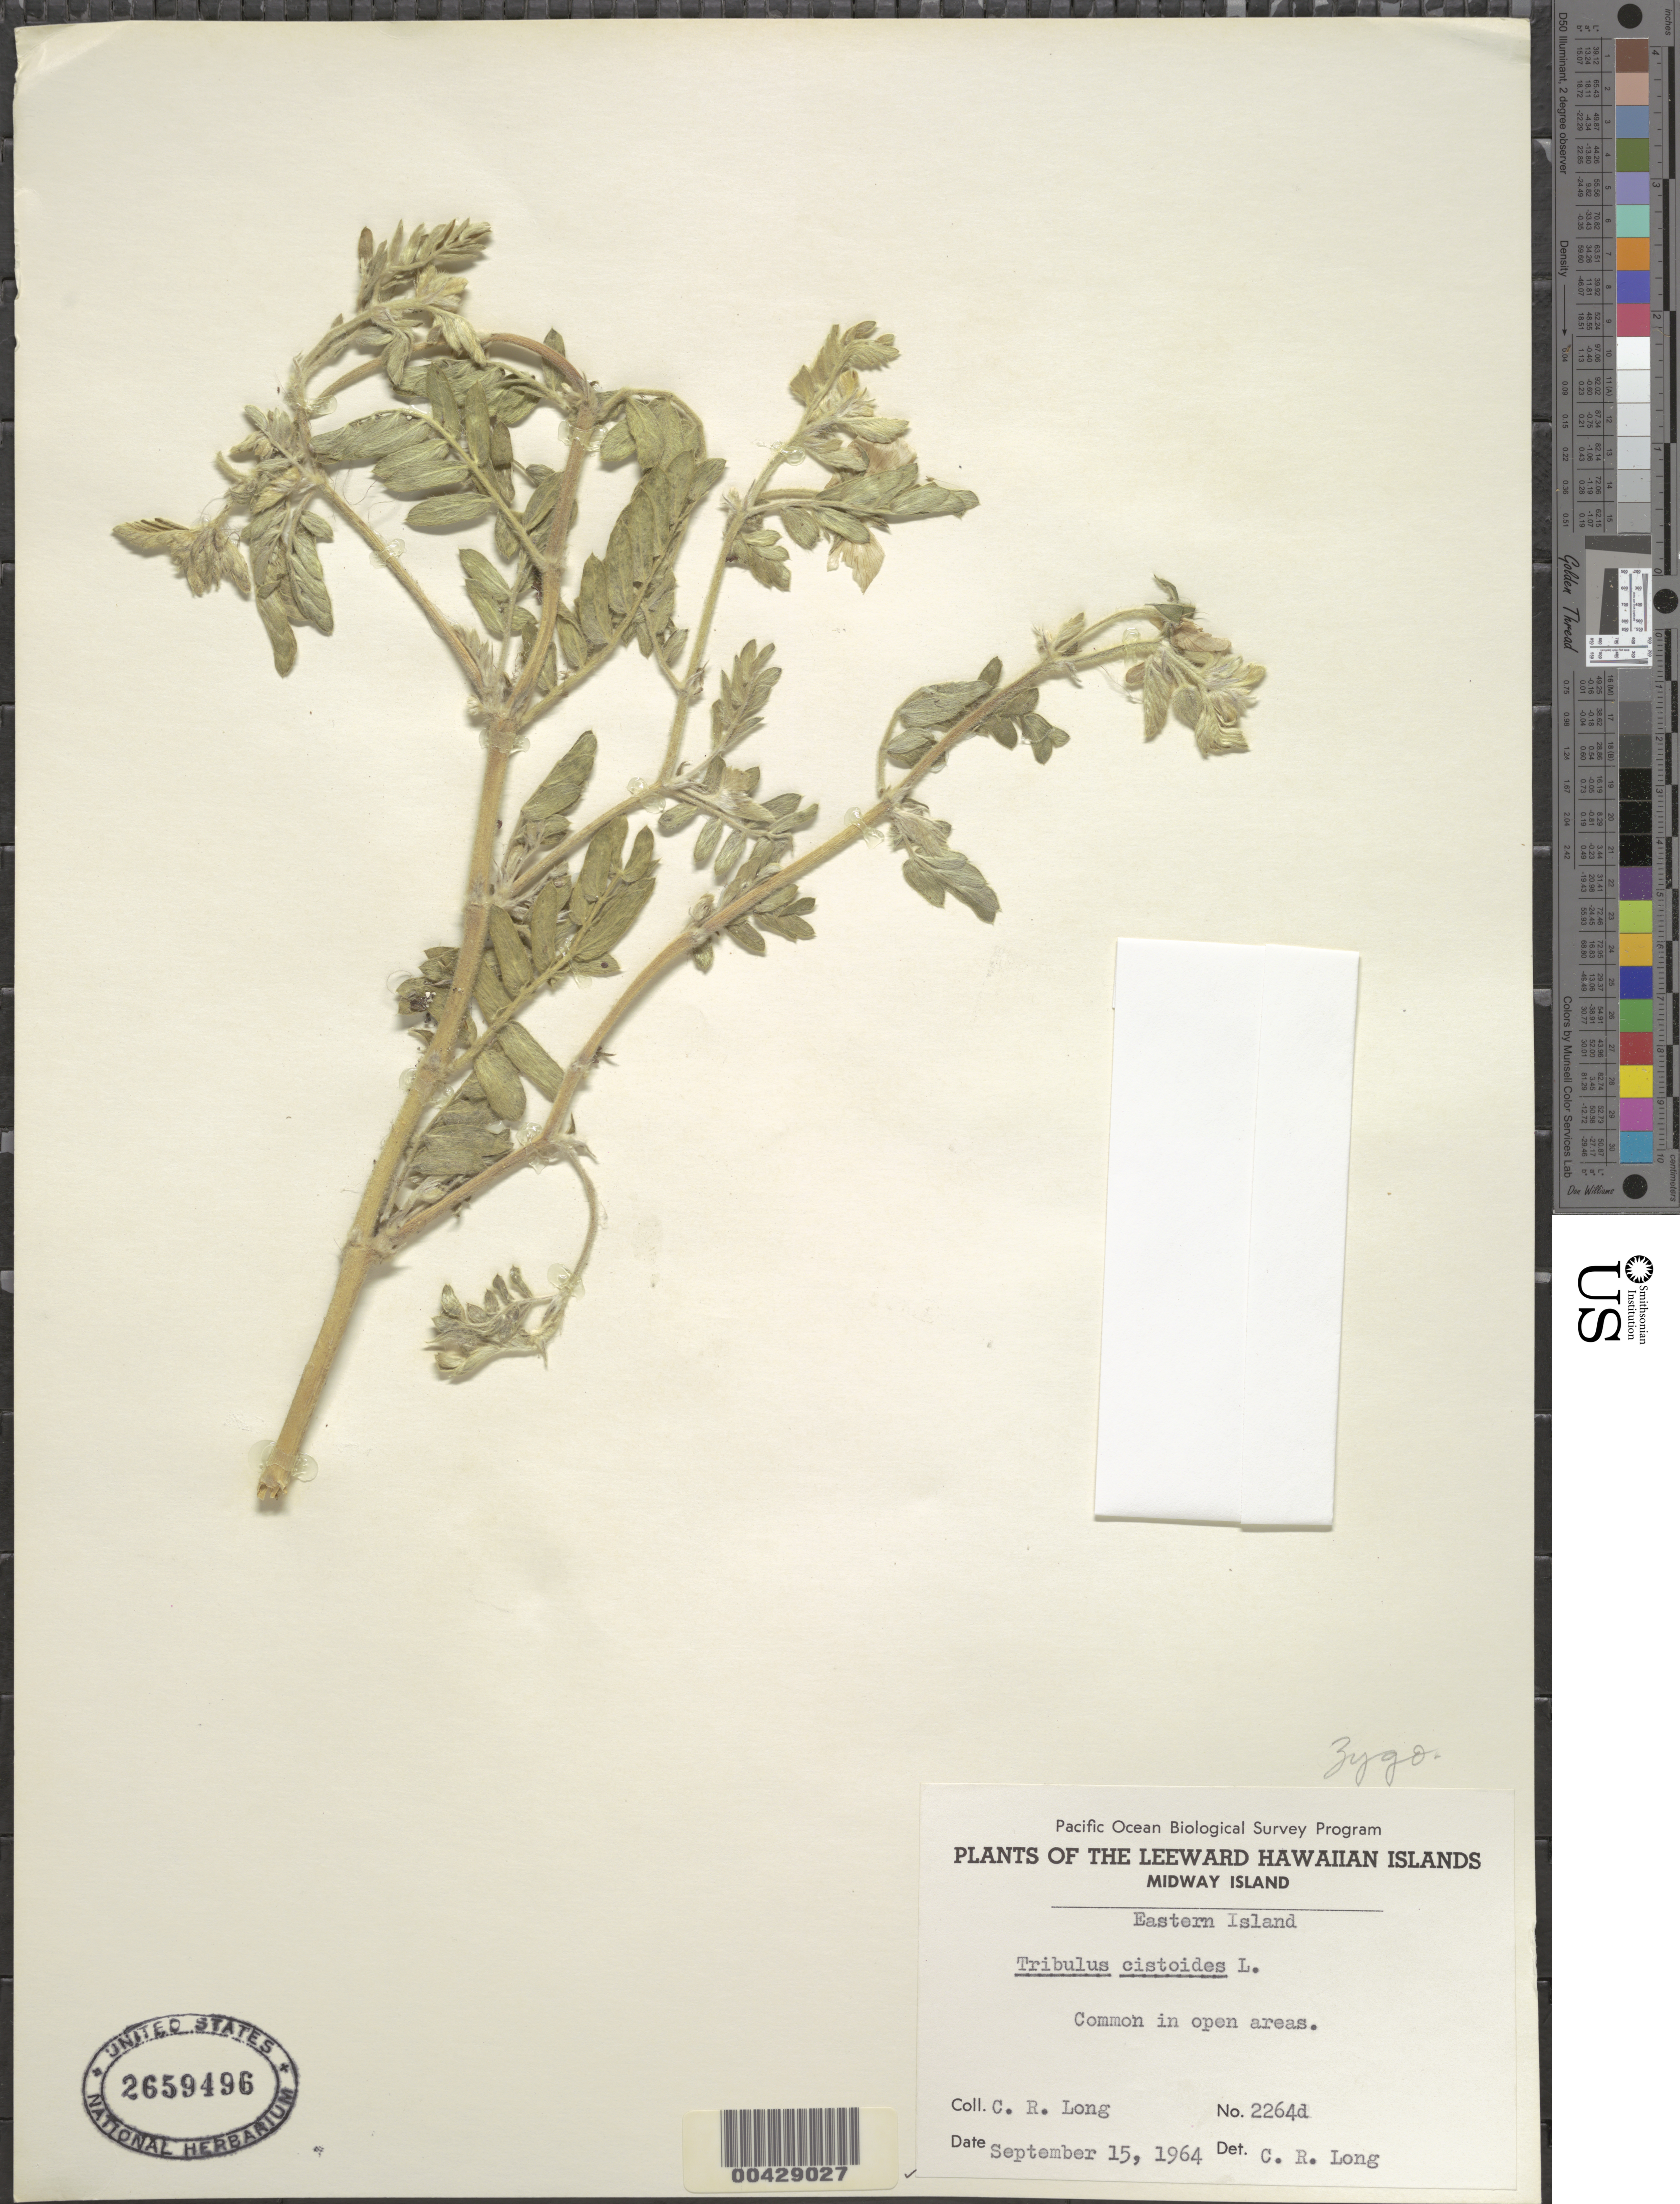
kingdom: Plantae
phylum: Tracheophyta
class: Magnoliopsida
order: Zygophyllales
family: Zygophyllaceae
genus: Tribulus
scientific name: Tribulus cistoides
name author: L.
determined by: Long, C. R.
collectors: C. Long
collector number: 2264d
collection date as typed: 15 Sep 1964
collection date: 1964-09-15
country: U.S. Administered Pacific Islands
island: Midway Atoll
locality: Eastern Islet, Midway Islands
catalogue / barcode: US 2659496